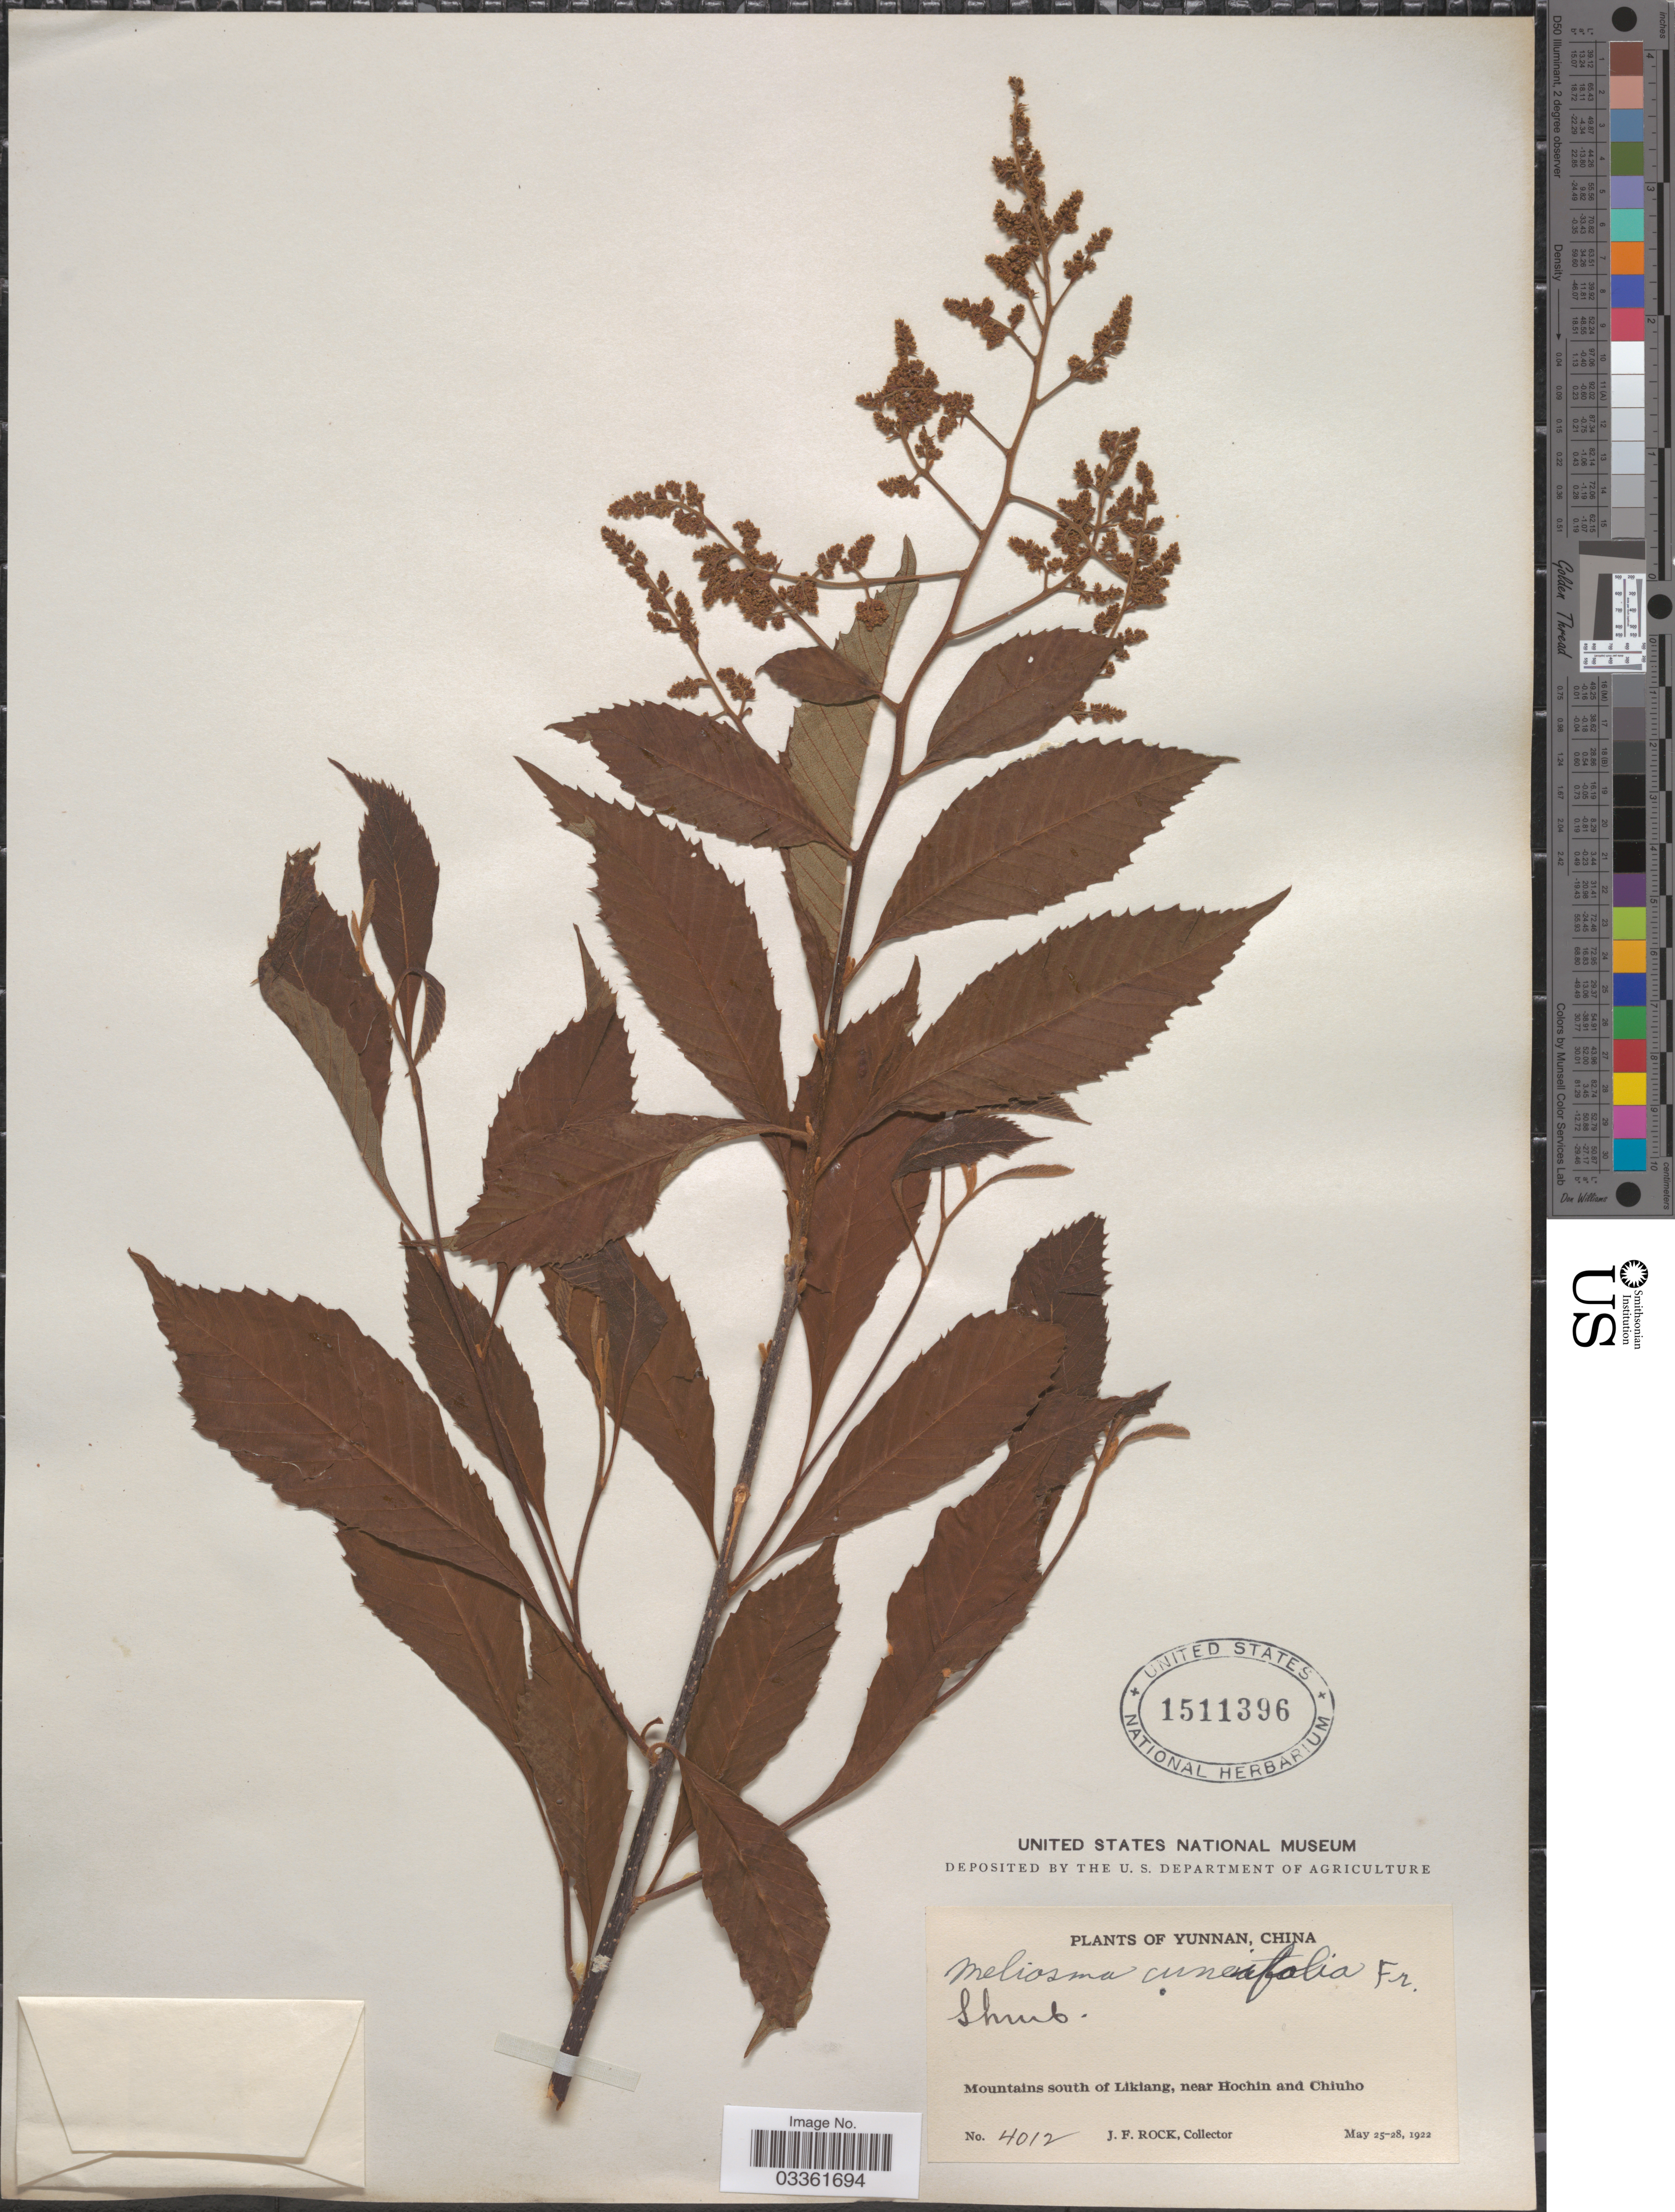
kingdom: Plantae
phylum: Tracheophyta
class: Magnoliopsida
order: Proteales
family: Sabiaceae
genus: Meliosma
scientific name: Meliosma cuneifolia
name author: Franch.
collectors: J. Rock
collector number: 4012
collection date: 1922-05-25/1922-05-28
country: China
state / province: Yunnan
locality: Mountains south of Likiang, near Hochin and Chiuho.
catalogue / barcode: US 1511396